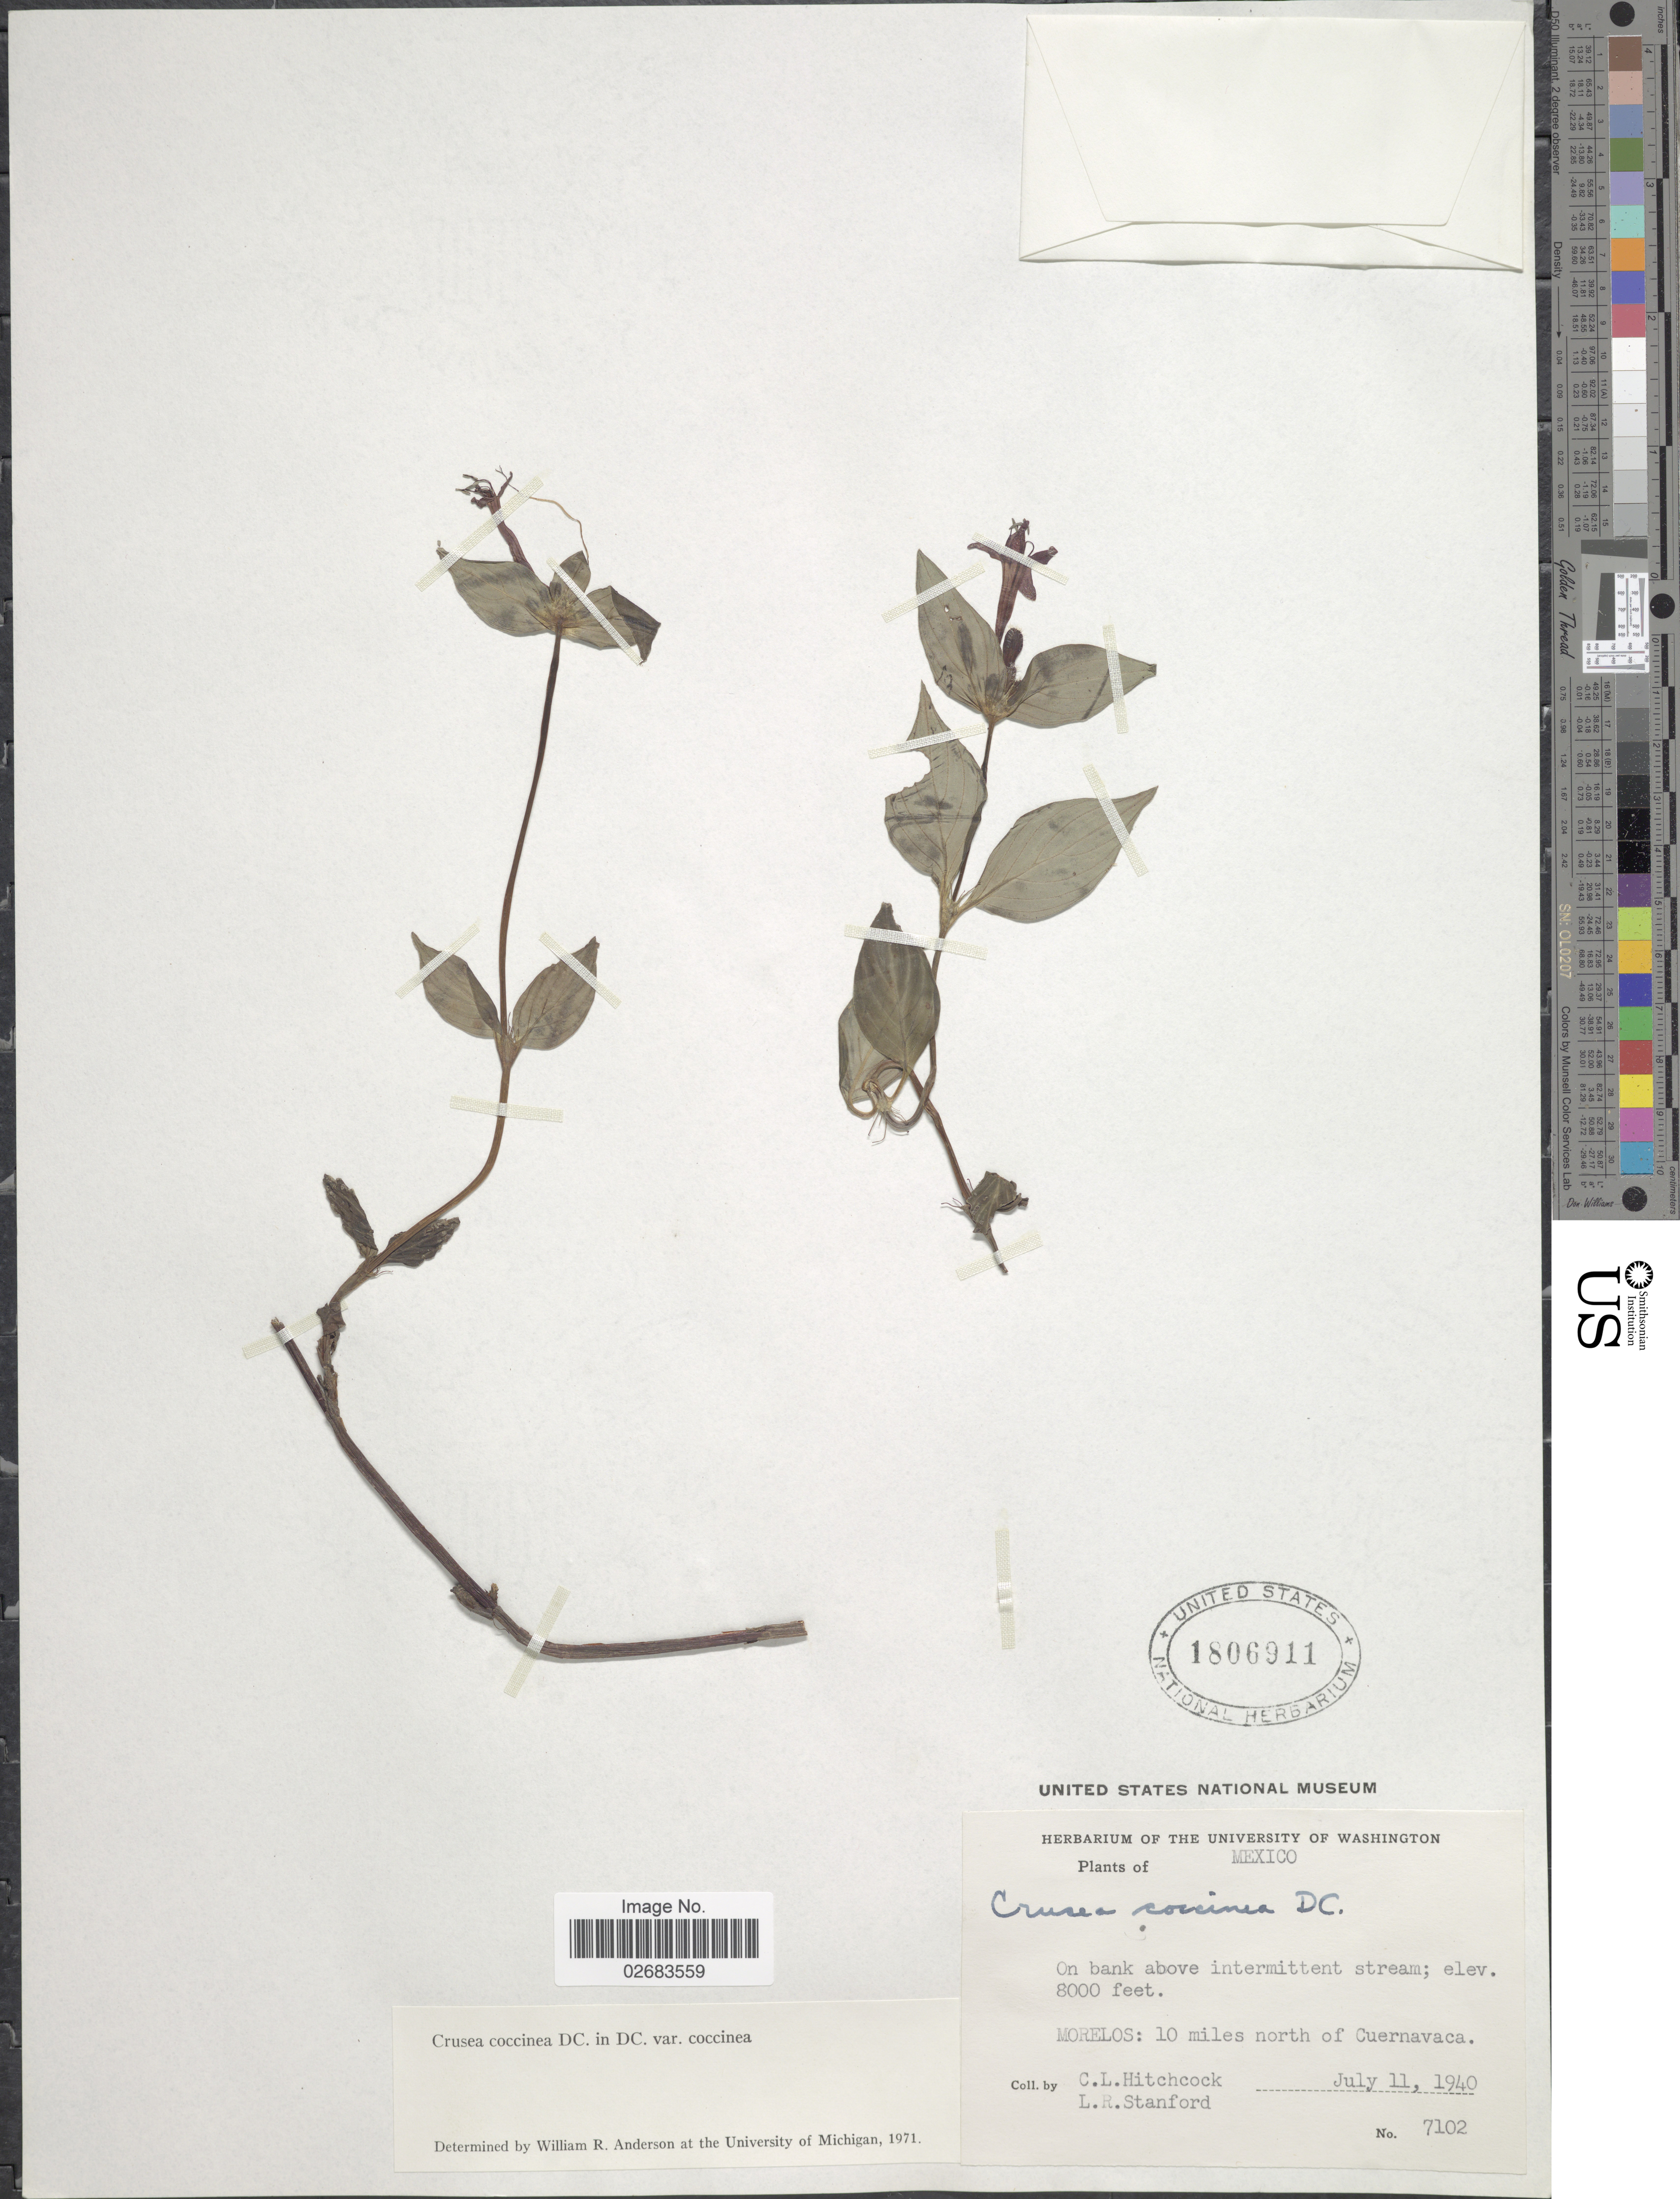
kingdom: Plantae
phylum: Tracheophyta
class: Magnoliopsida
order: Gentianales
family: Rubiaceae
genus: Crusea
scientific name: Crusea coccinea var. coccinea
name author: DC.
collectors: C. L. Hitchcock & L. R. Stanford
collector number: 7102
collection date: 1940-07-11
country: Mexico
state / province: Morelos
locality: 10 miles north of Cuernavaca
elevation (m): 2438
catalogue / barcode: US 1806911